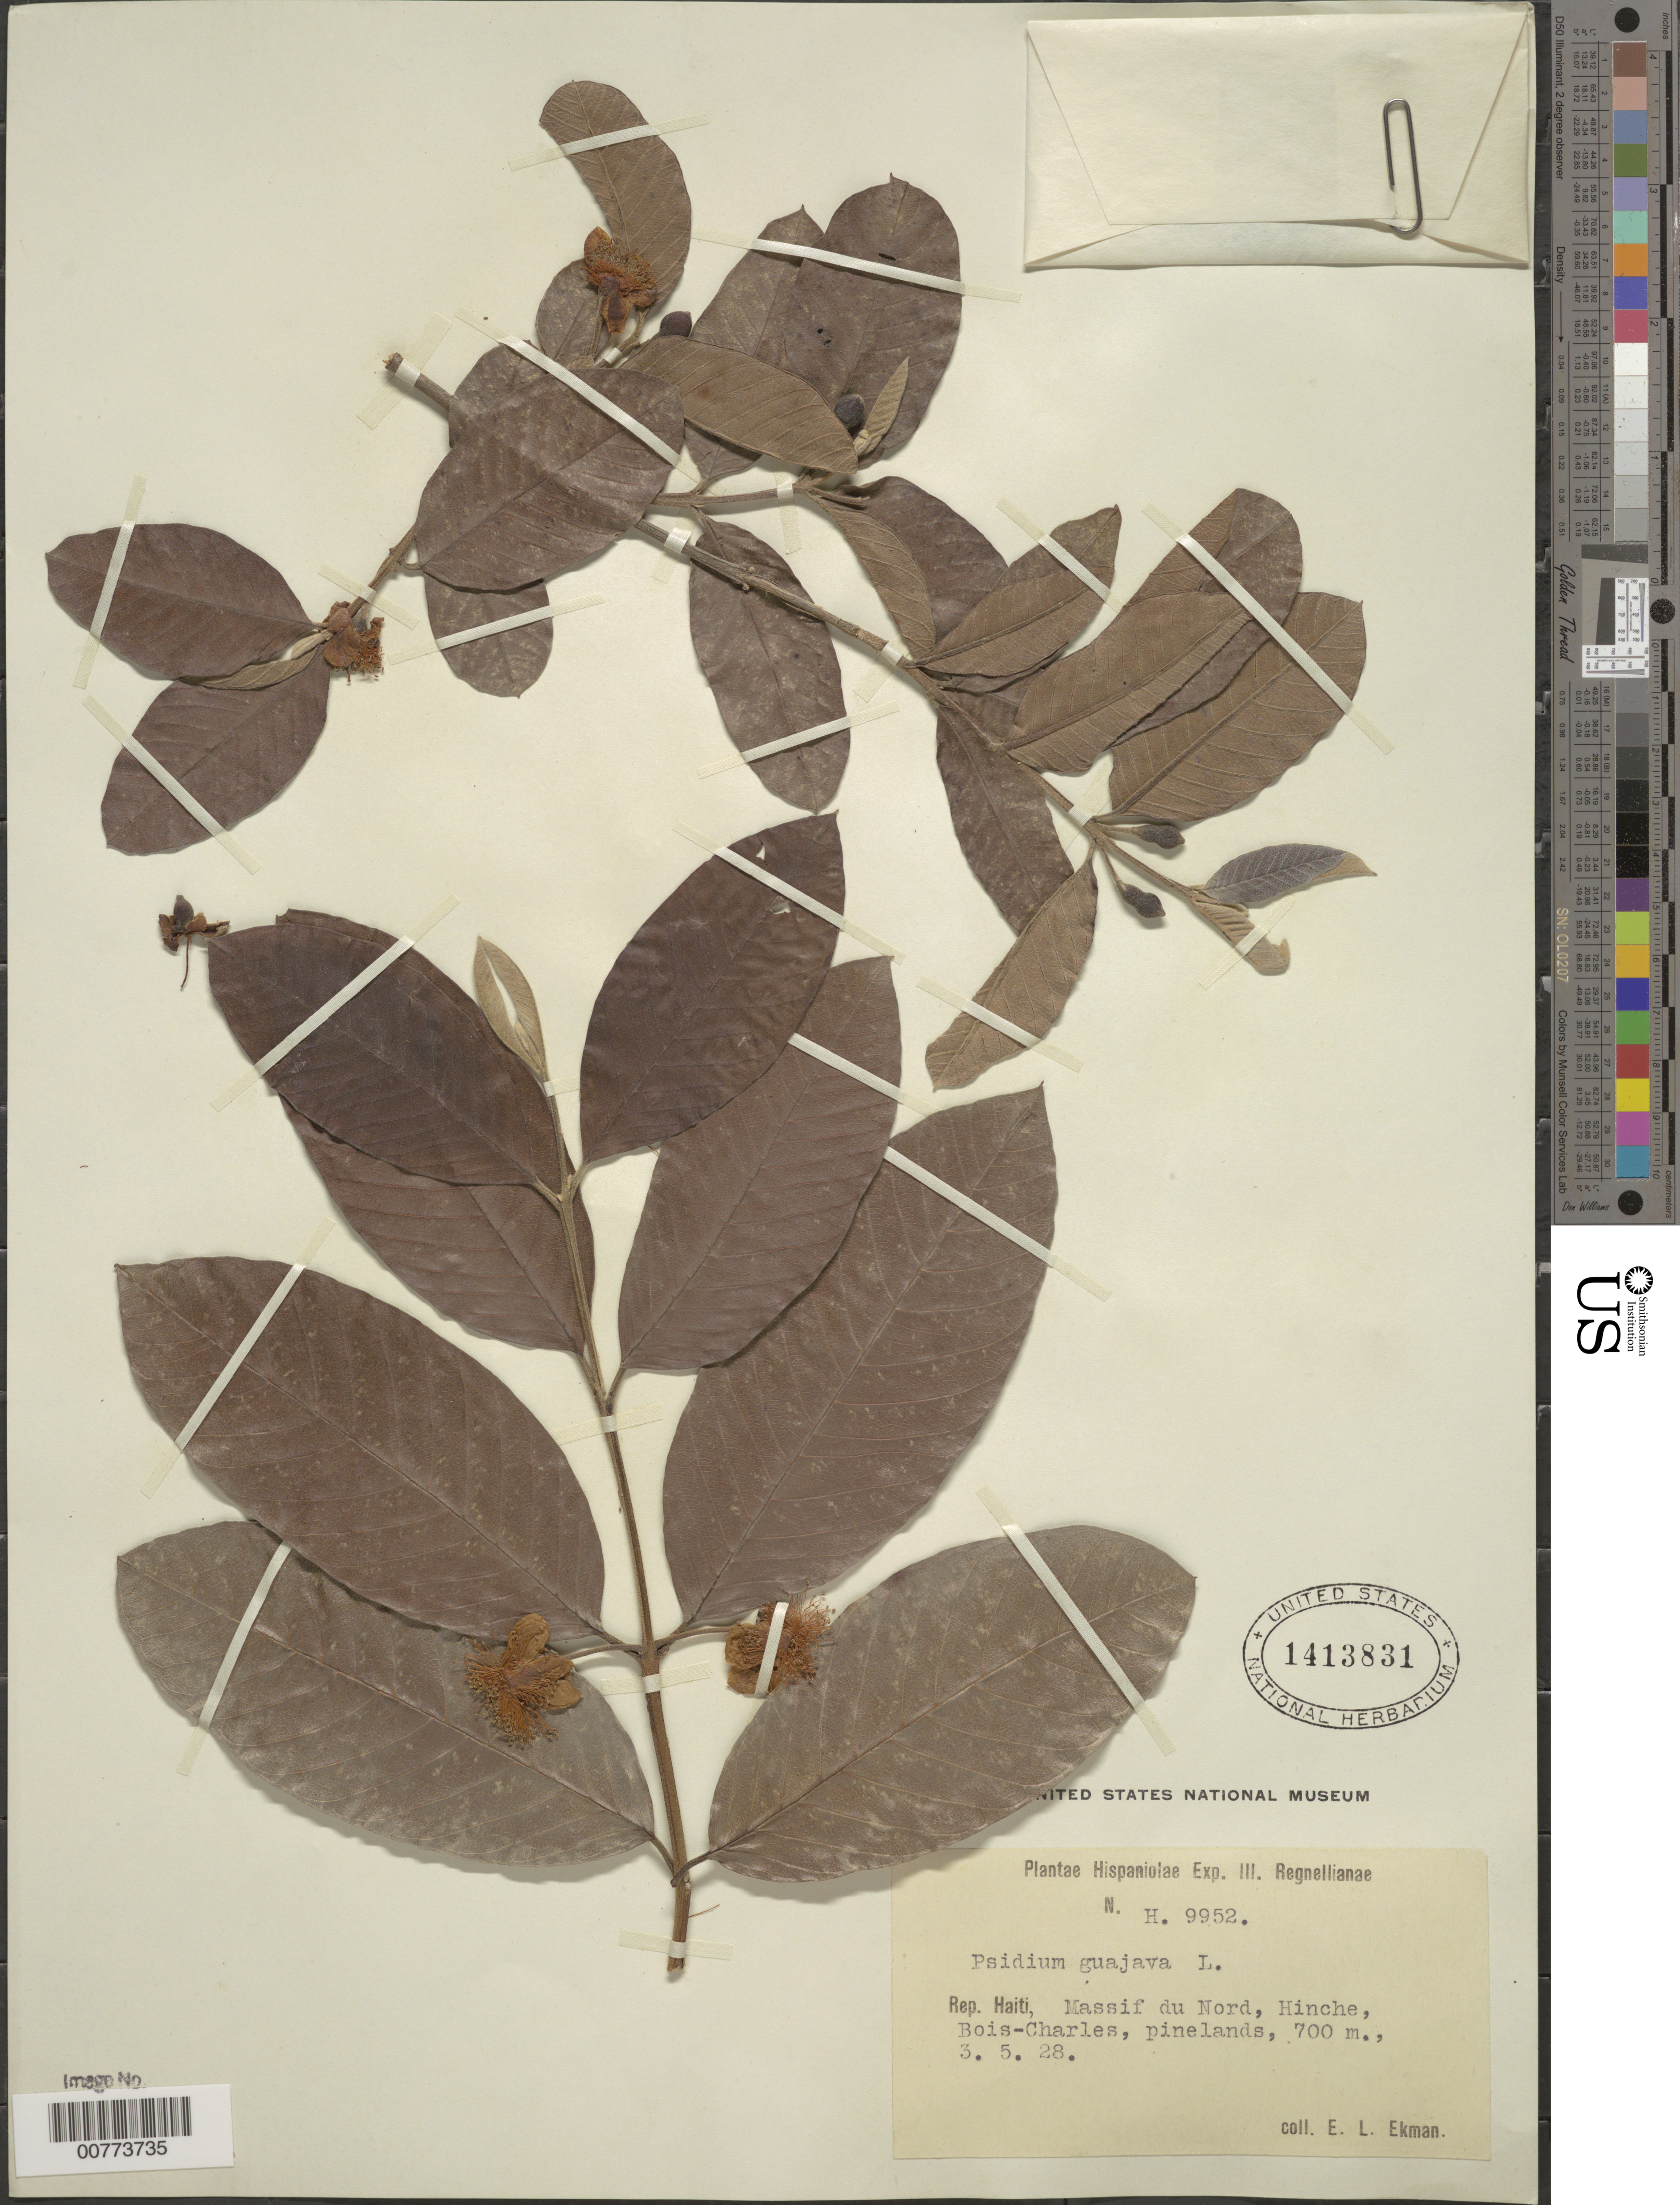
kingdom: Plantae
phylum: Tracheophyta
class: Magnoliopsida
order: Myrtales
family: Myrtaceae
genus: Psidium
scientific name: Psidium guajava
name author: L.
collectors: E. L. Ekman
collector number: H 9952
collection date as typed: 03 May 1928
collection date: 1928-05-03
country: Haiti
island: Hispaniola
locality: Massif du Nord, Hinche, Bois-Charles.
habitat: Pinelands.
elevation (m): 700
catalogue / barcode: US 1413831